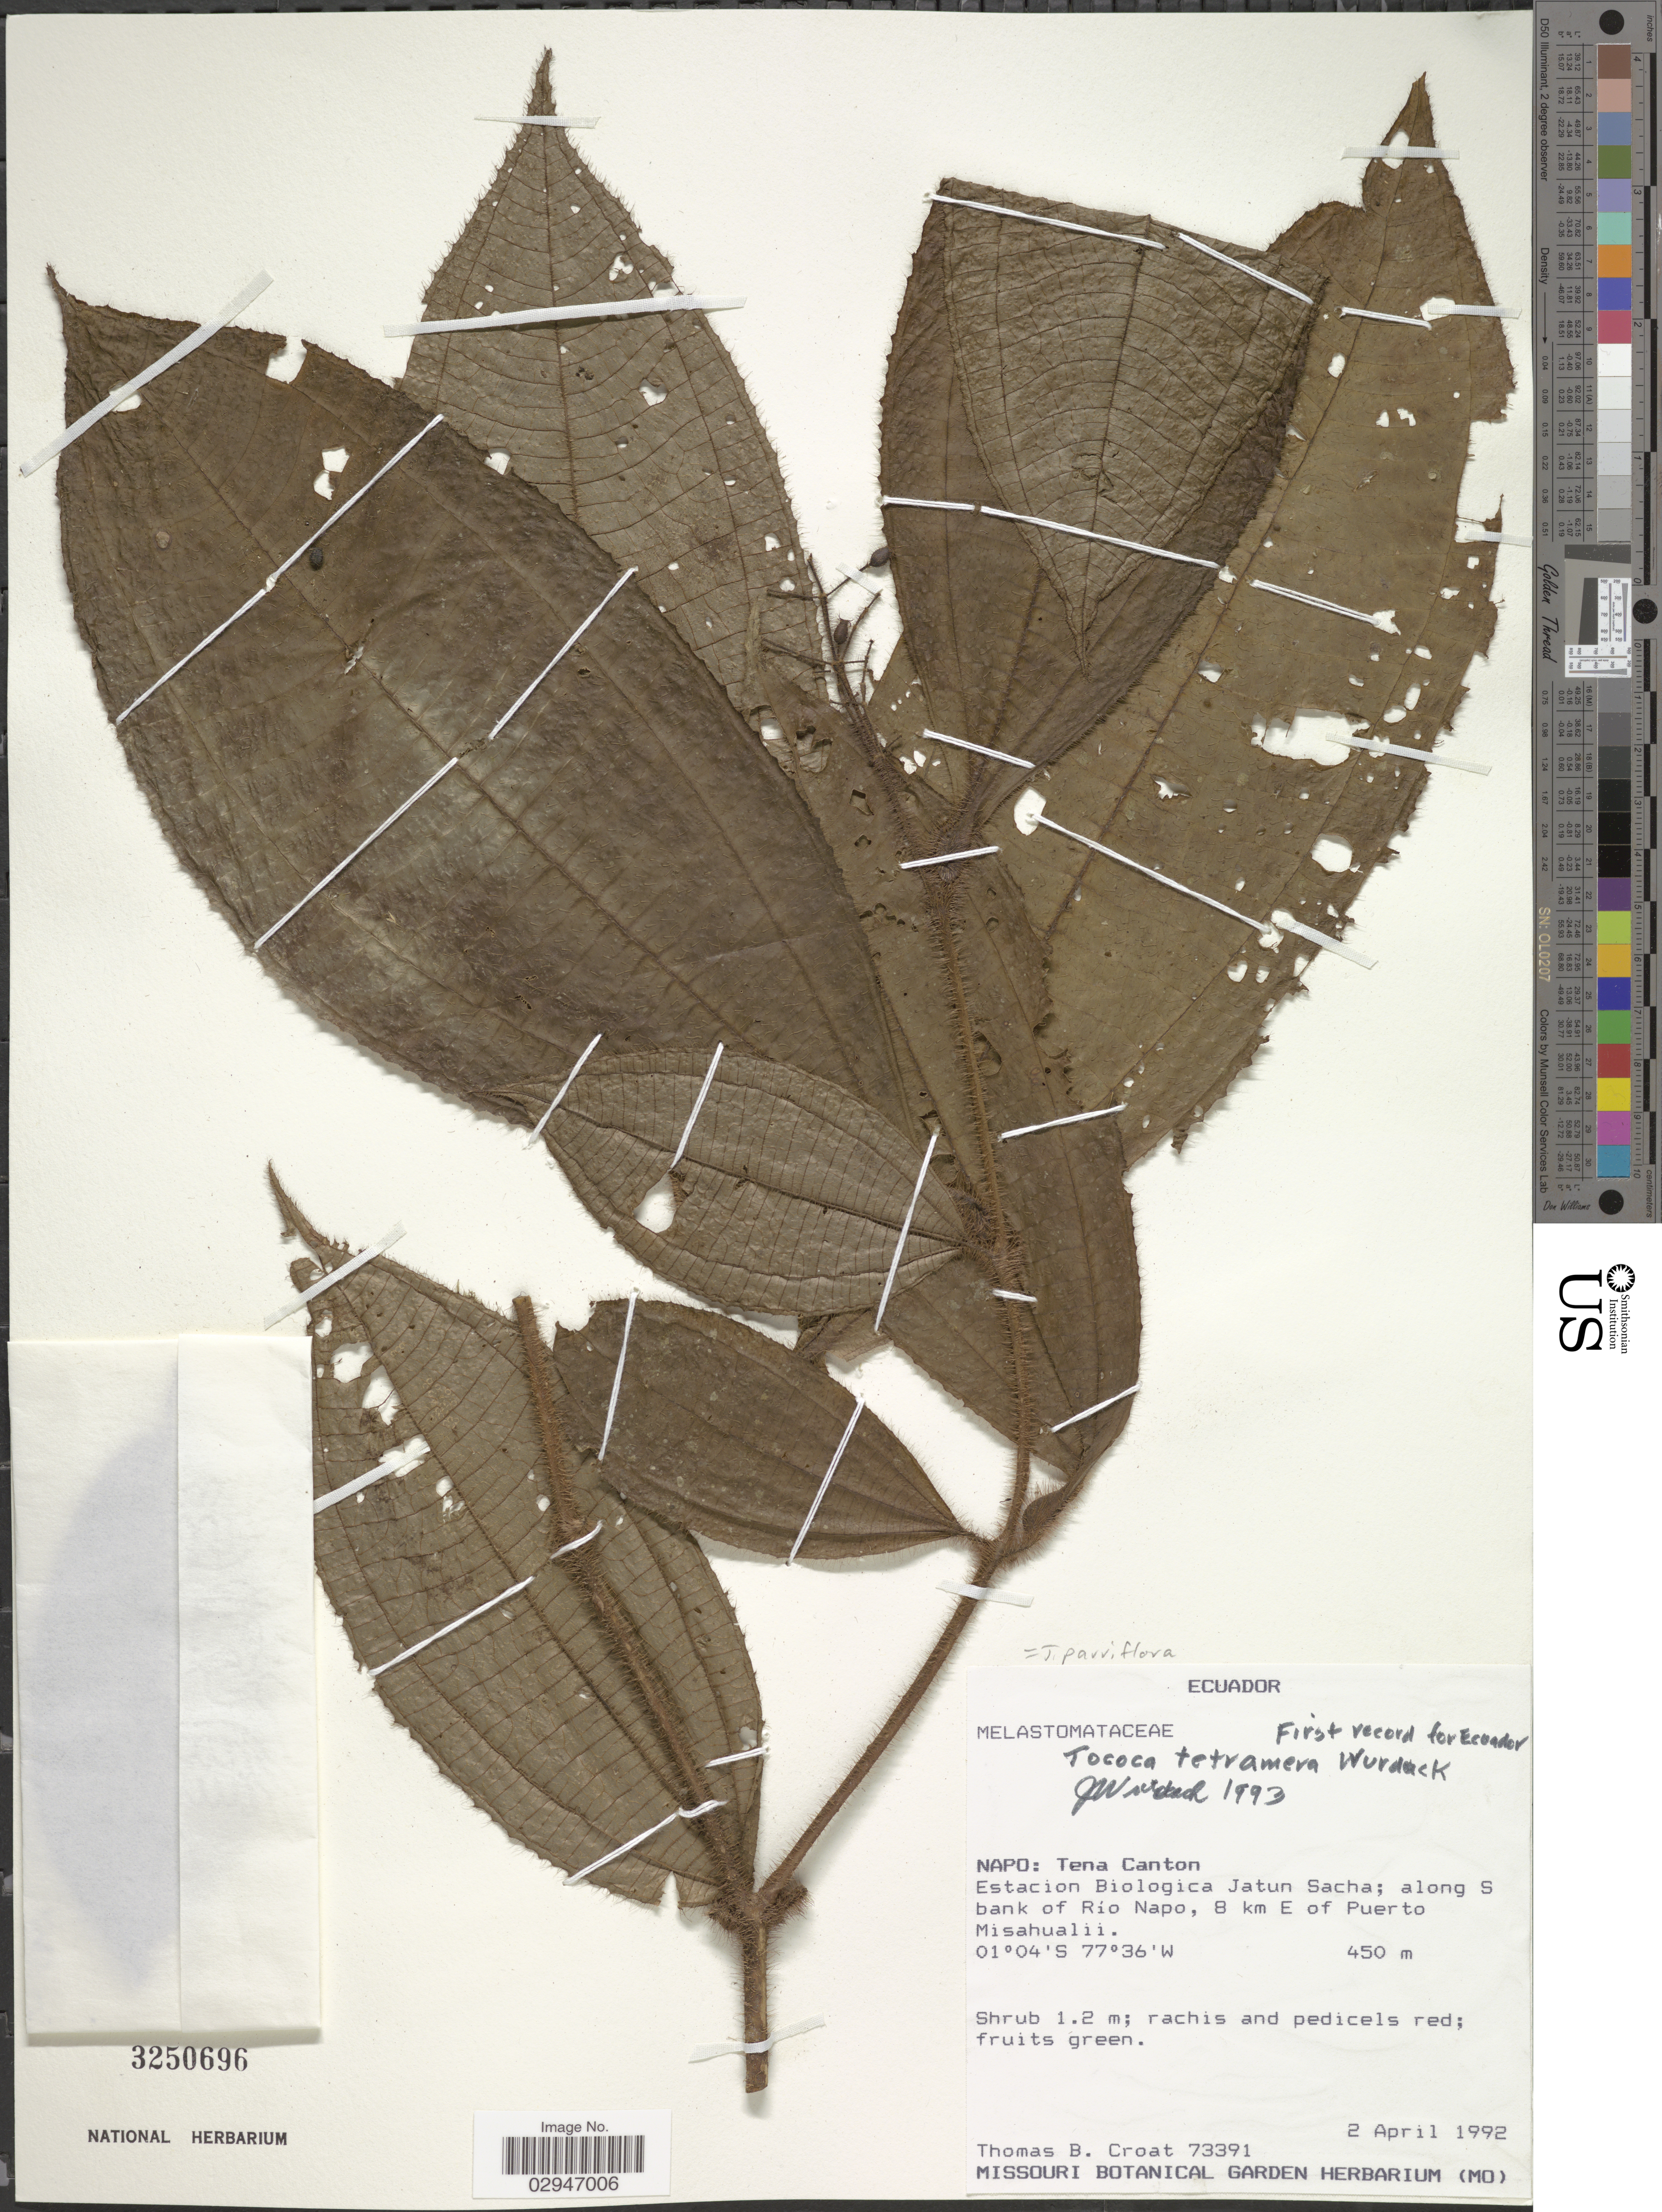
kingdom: Plantae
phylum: Tracheophyta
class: Magnoliopsida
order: Myrtales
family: Melastomataceae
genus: Tococa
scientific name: Tococa parviflora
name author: Spruce ex Triana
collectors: T. B. Croat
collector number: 73391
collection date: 1992-04-02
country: Ecuador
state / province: Napo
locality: Tena Canton. Estacion Biologica Jatun Sacha; along S bank of Río Napo, 8 km E of Puerto Misahualii.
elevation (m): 450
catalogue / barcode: US 3250696